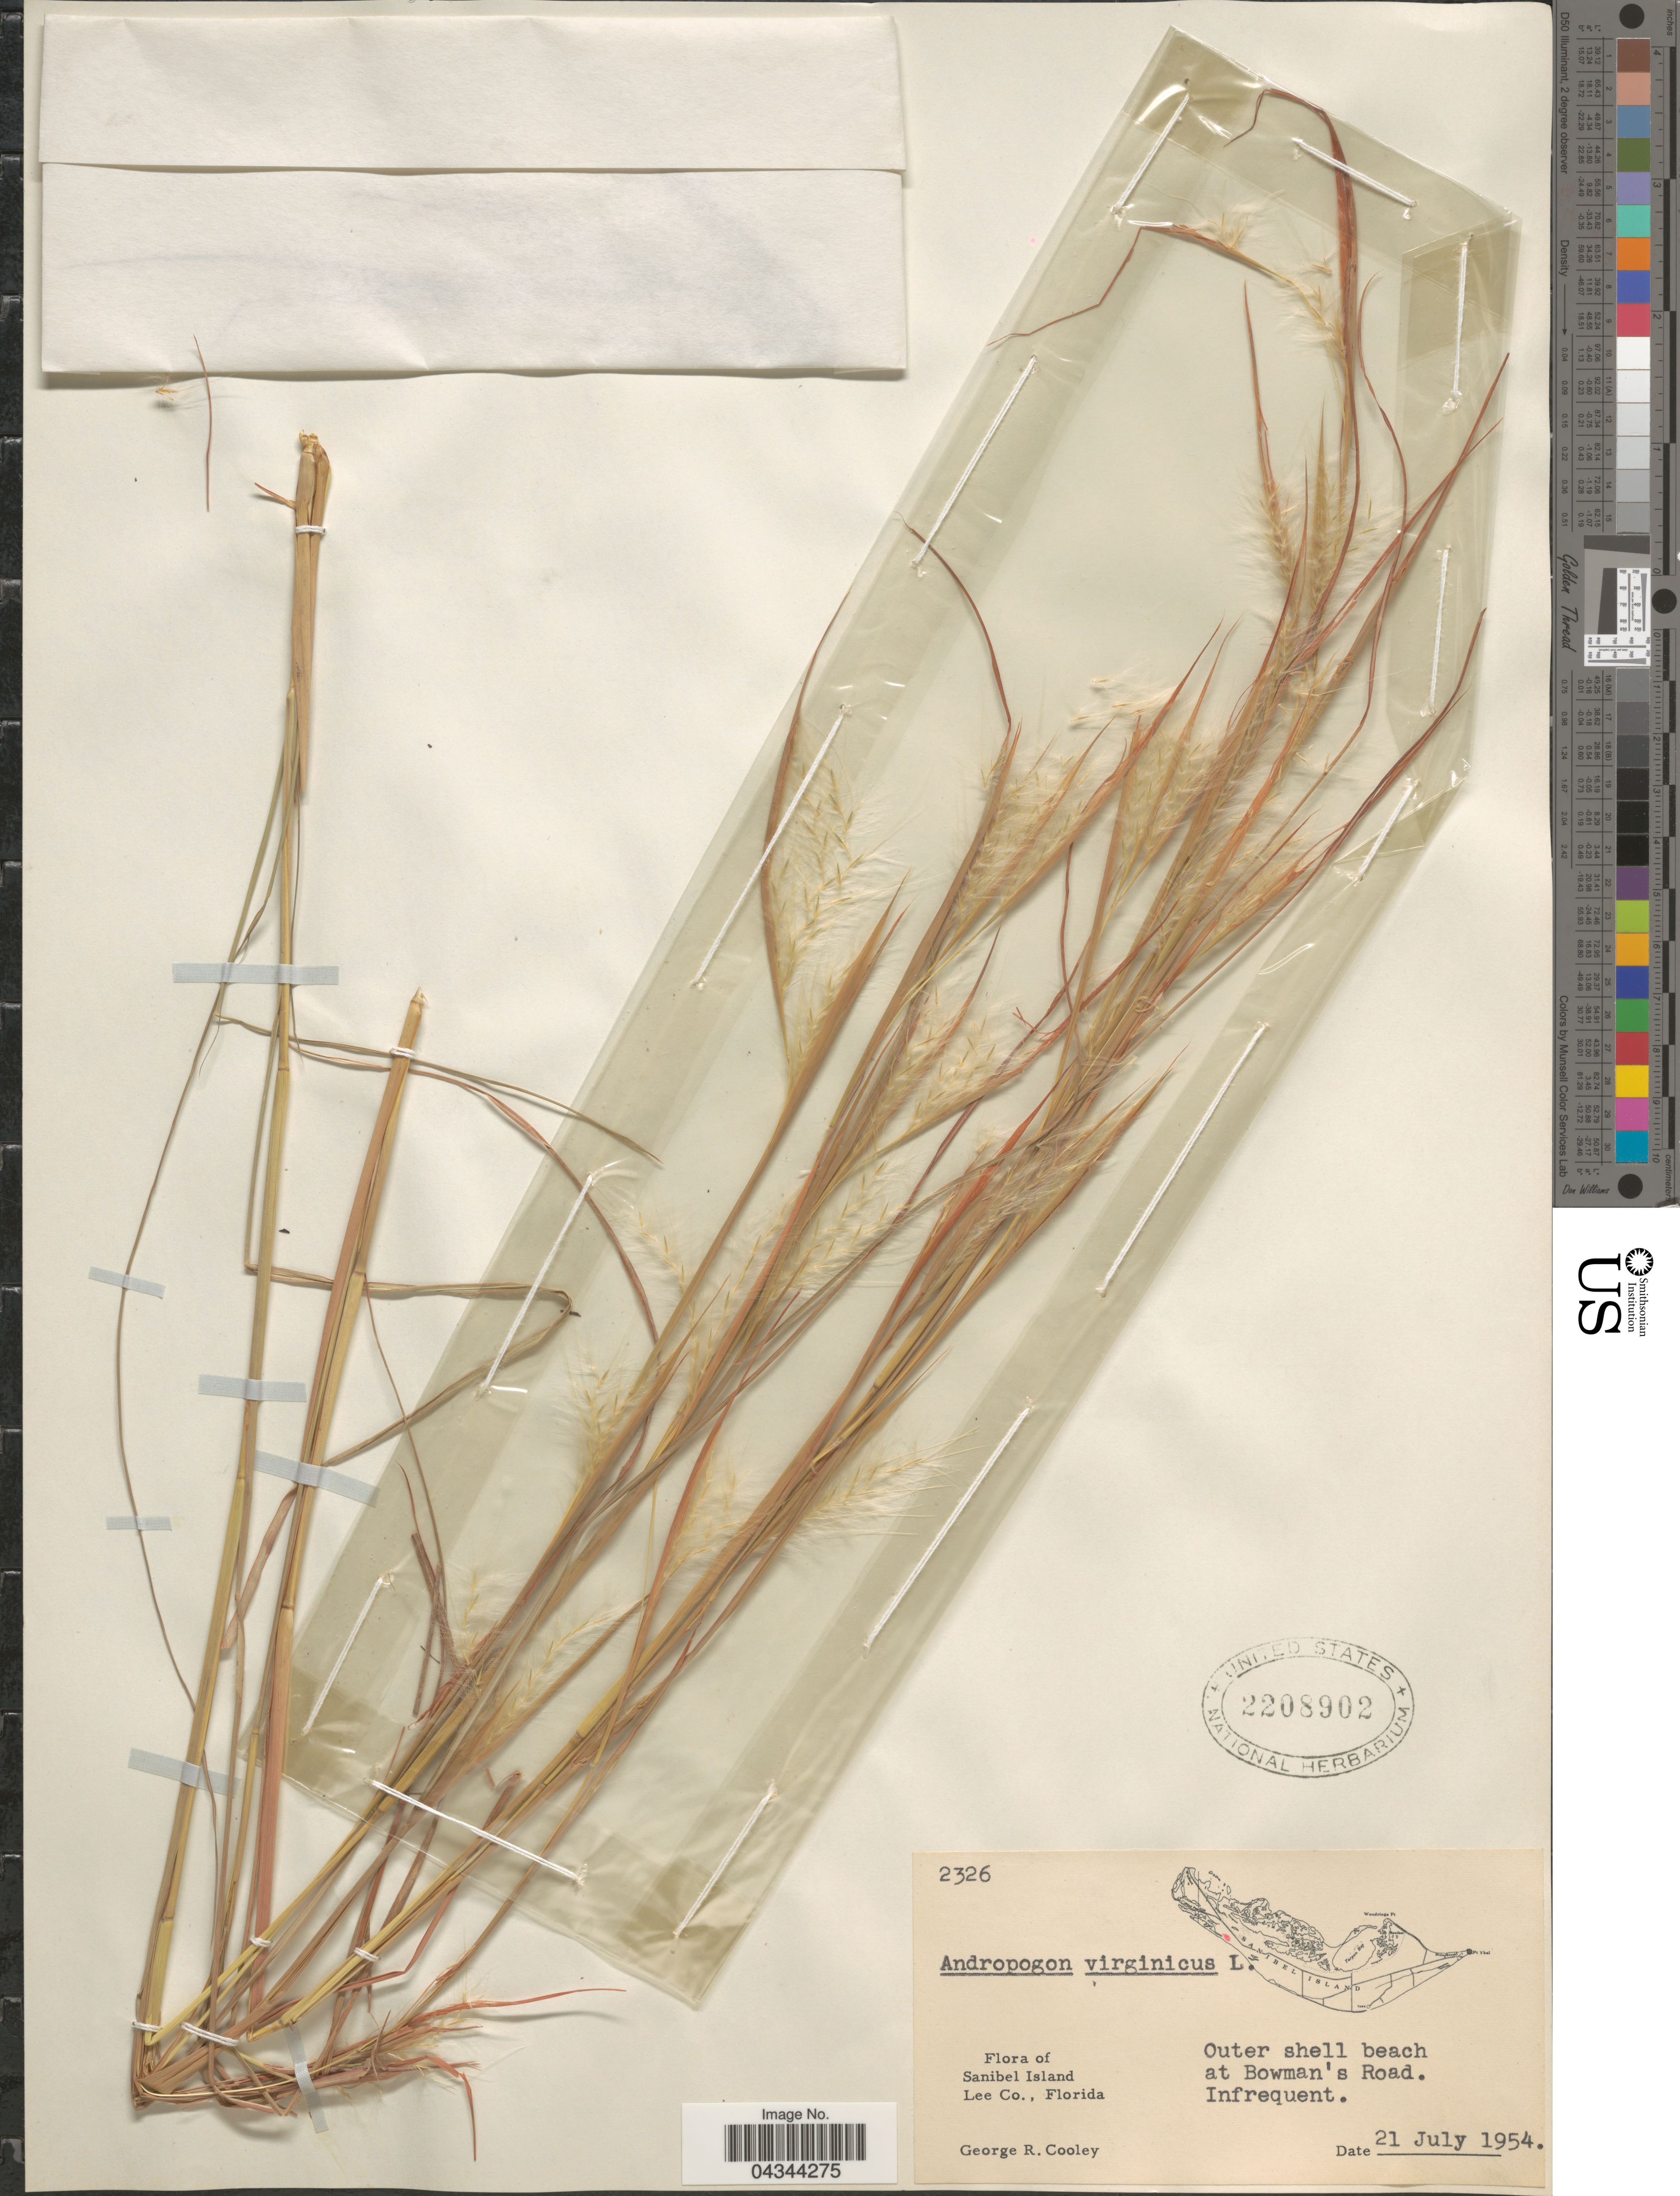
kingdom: Plantae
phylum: Tracheophyta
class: Liliopsida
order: Poales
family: Poaceae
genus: Andropogon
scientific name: Andropogon virginicus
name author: L.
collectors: G. R. Cooley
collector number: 2326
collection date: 1954-07-21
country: United States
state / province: Florida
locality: Sanibel Island. Lee Co. Outer shell beach at Bowman's Road.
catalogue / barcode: US 2208902